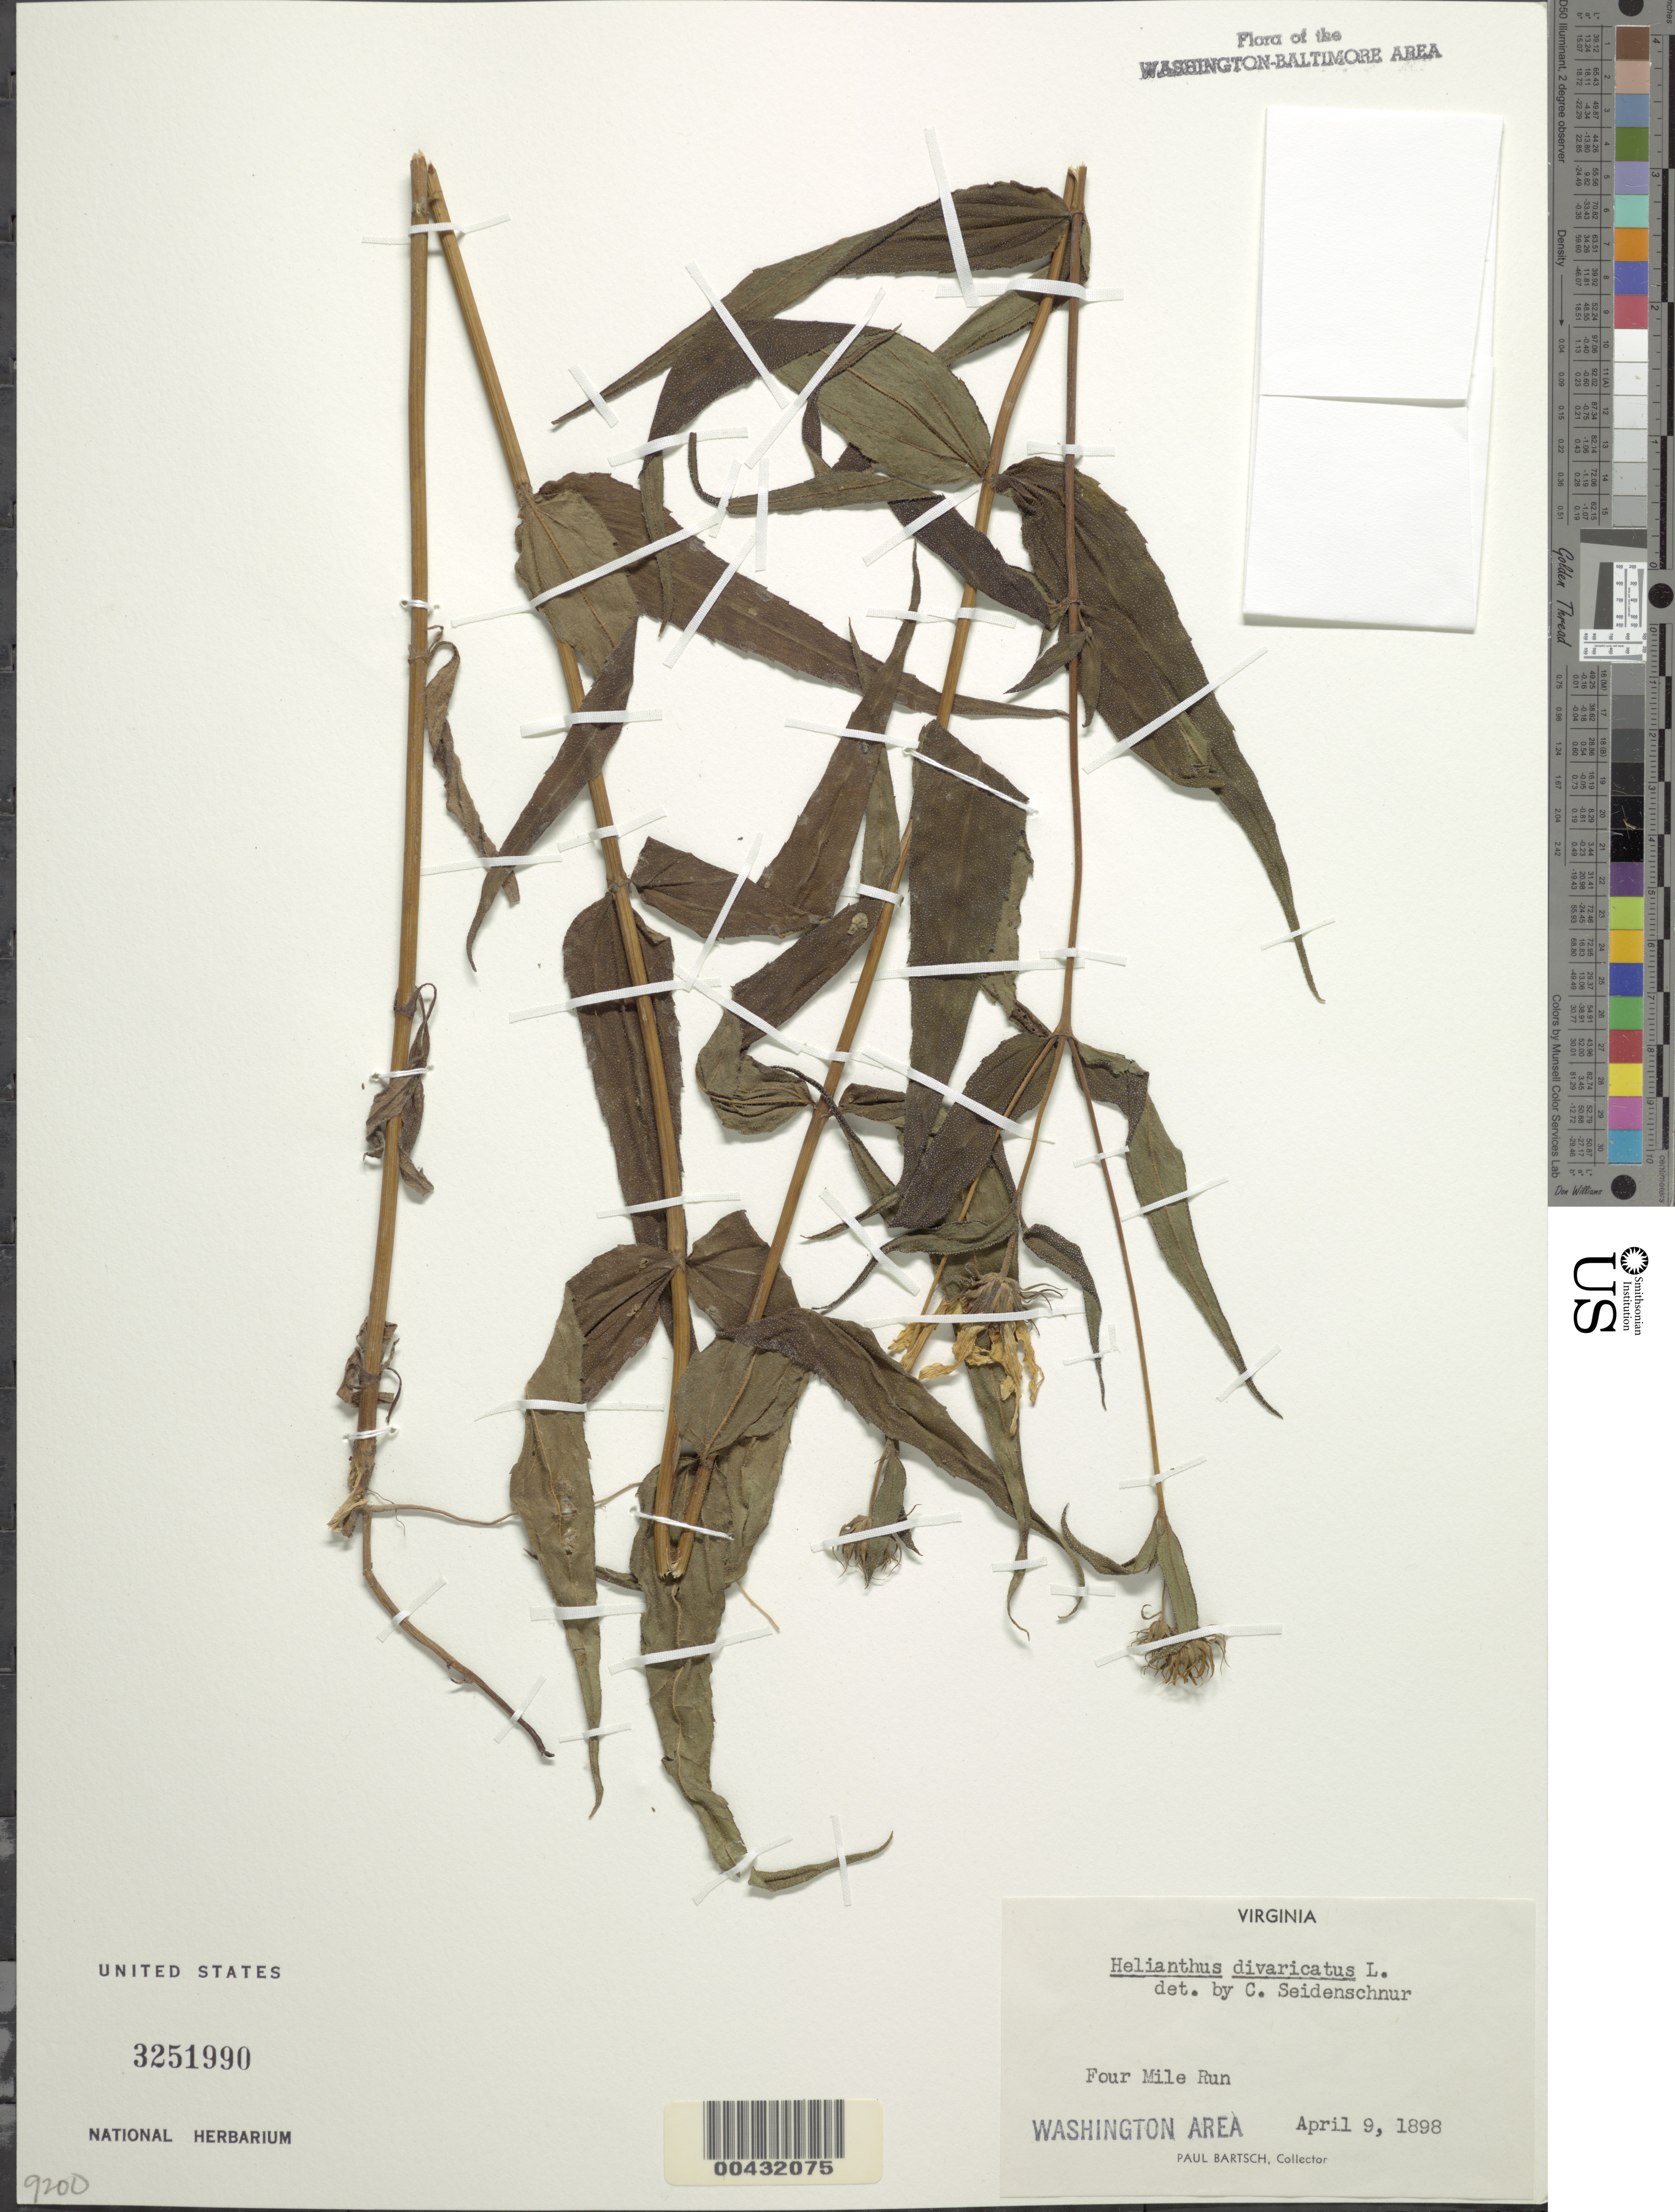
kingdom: Plantae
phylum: Tracheophyta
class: Magnoliopsida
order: Asterales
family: Asteraceae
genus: Helianthus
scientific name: Helianthus divaricatus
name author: L.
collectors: P. Bartsch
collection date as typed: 09 Apr 1898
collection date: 1898-04-09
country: United States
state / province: Virginia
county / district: Arlington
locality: Four Mile Run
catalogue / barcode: US 3251990